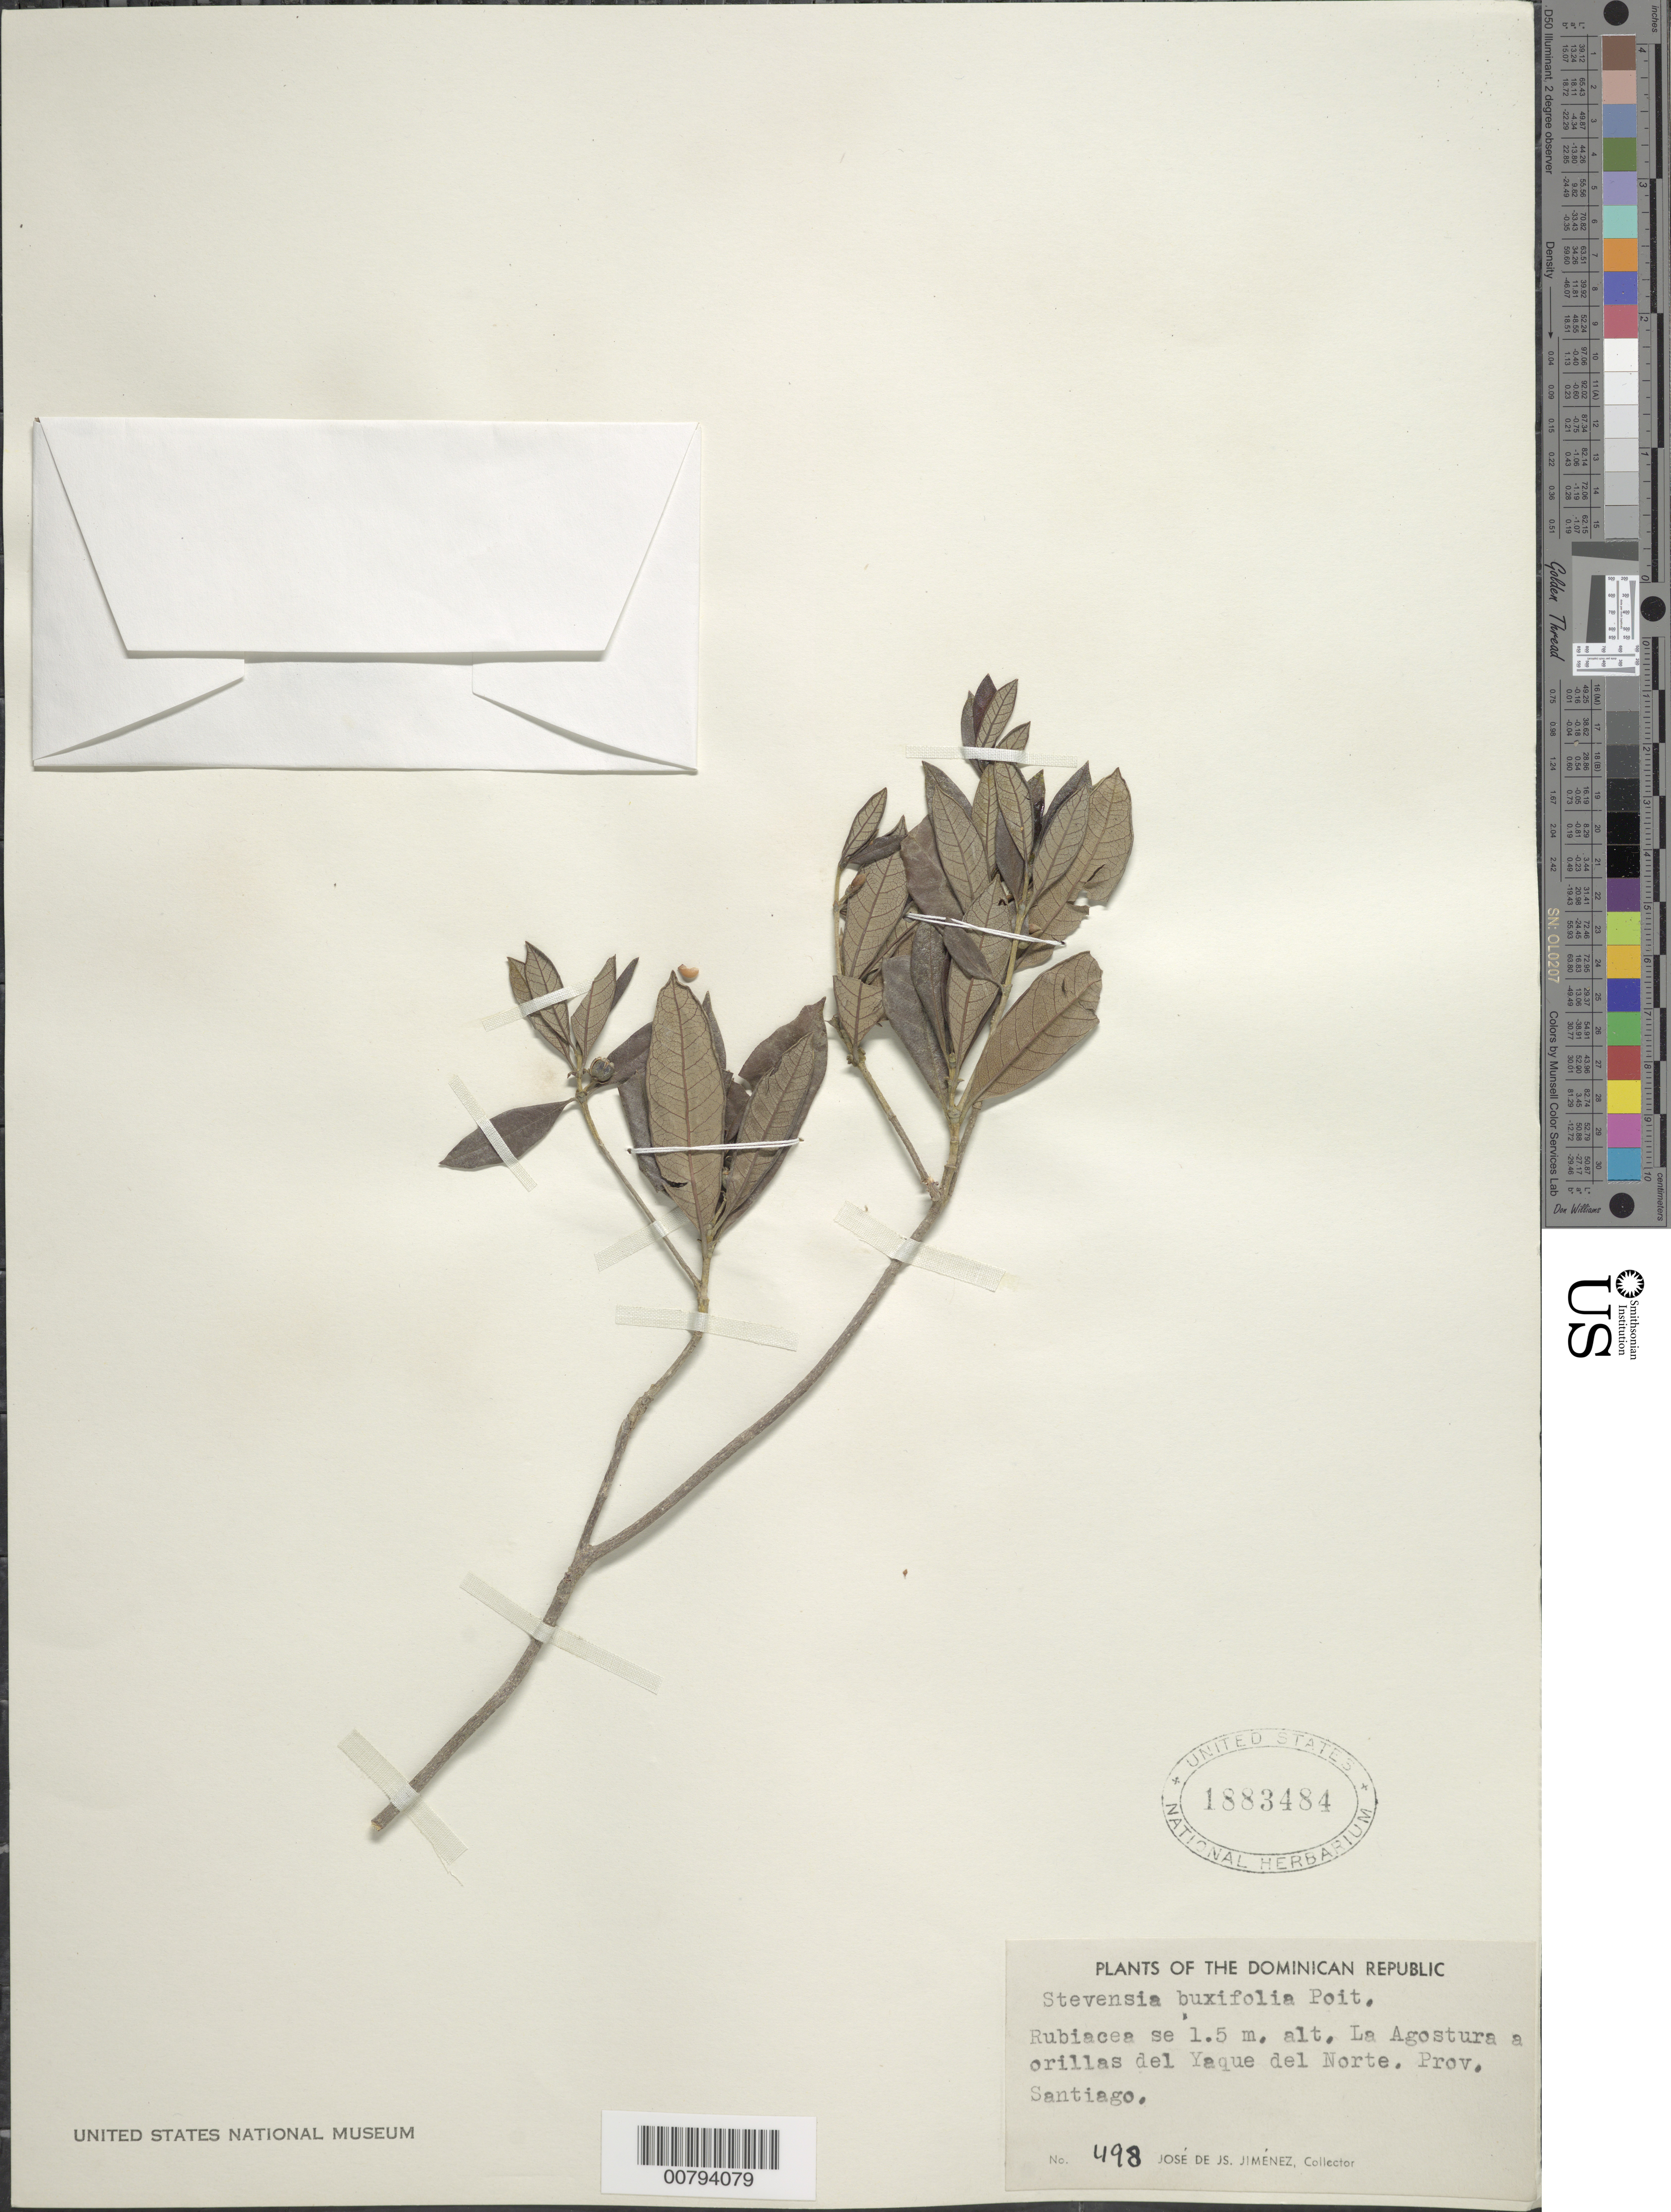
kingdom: Plantae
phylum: Tracheophyta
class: Magnoliopsida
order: Gentianales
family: Rubiaceae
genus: Stevensia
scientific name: Stevensia buxifolia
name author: Poit.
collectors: J. J. Jiménez Almonte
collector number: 498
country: Dominican Republic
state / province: Santiago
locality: La Agostura a orillas del Yaque del Norte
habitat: Orillas (?)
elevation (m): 1.5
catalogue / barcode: US 1883484